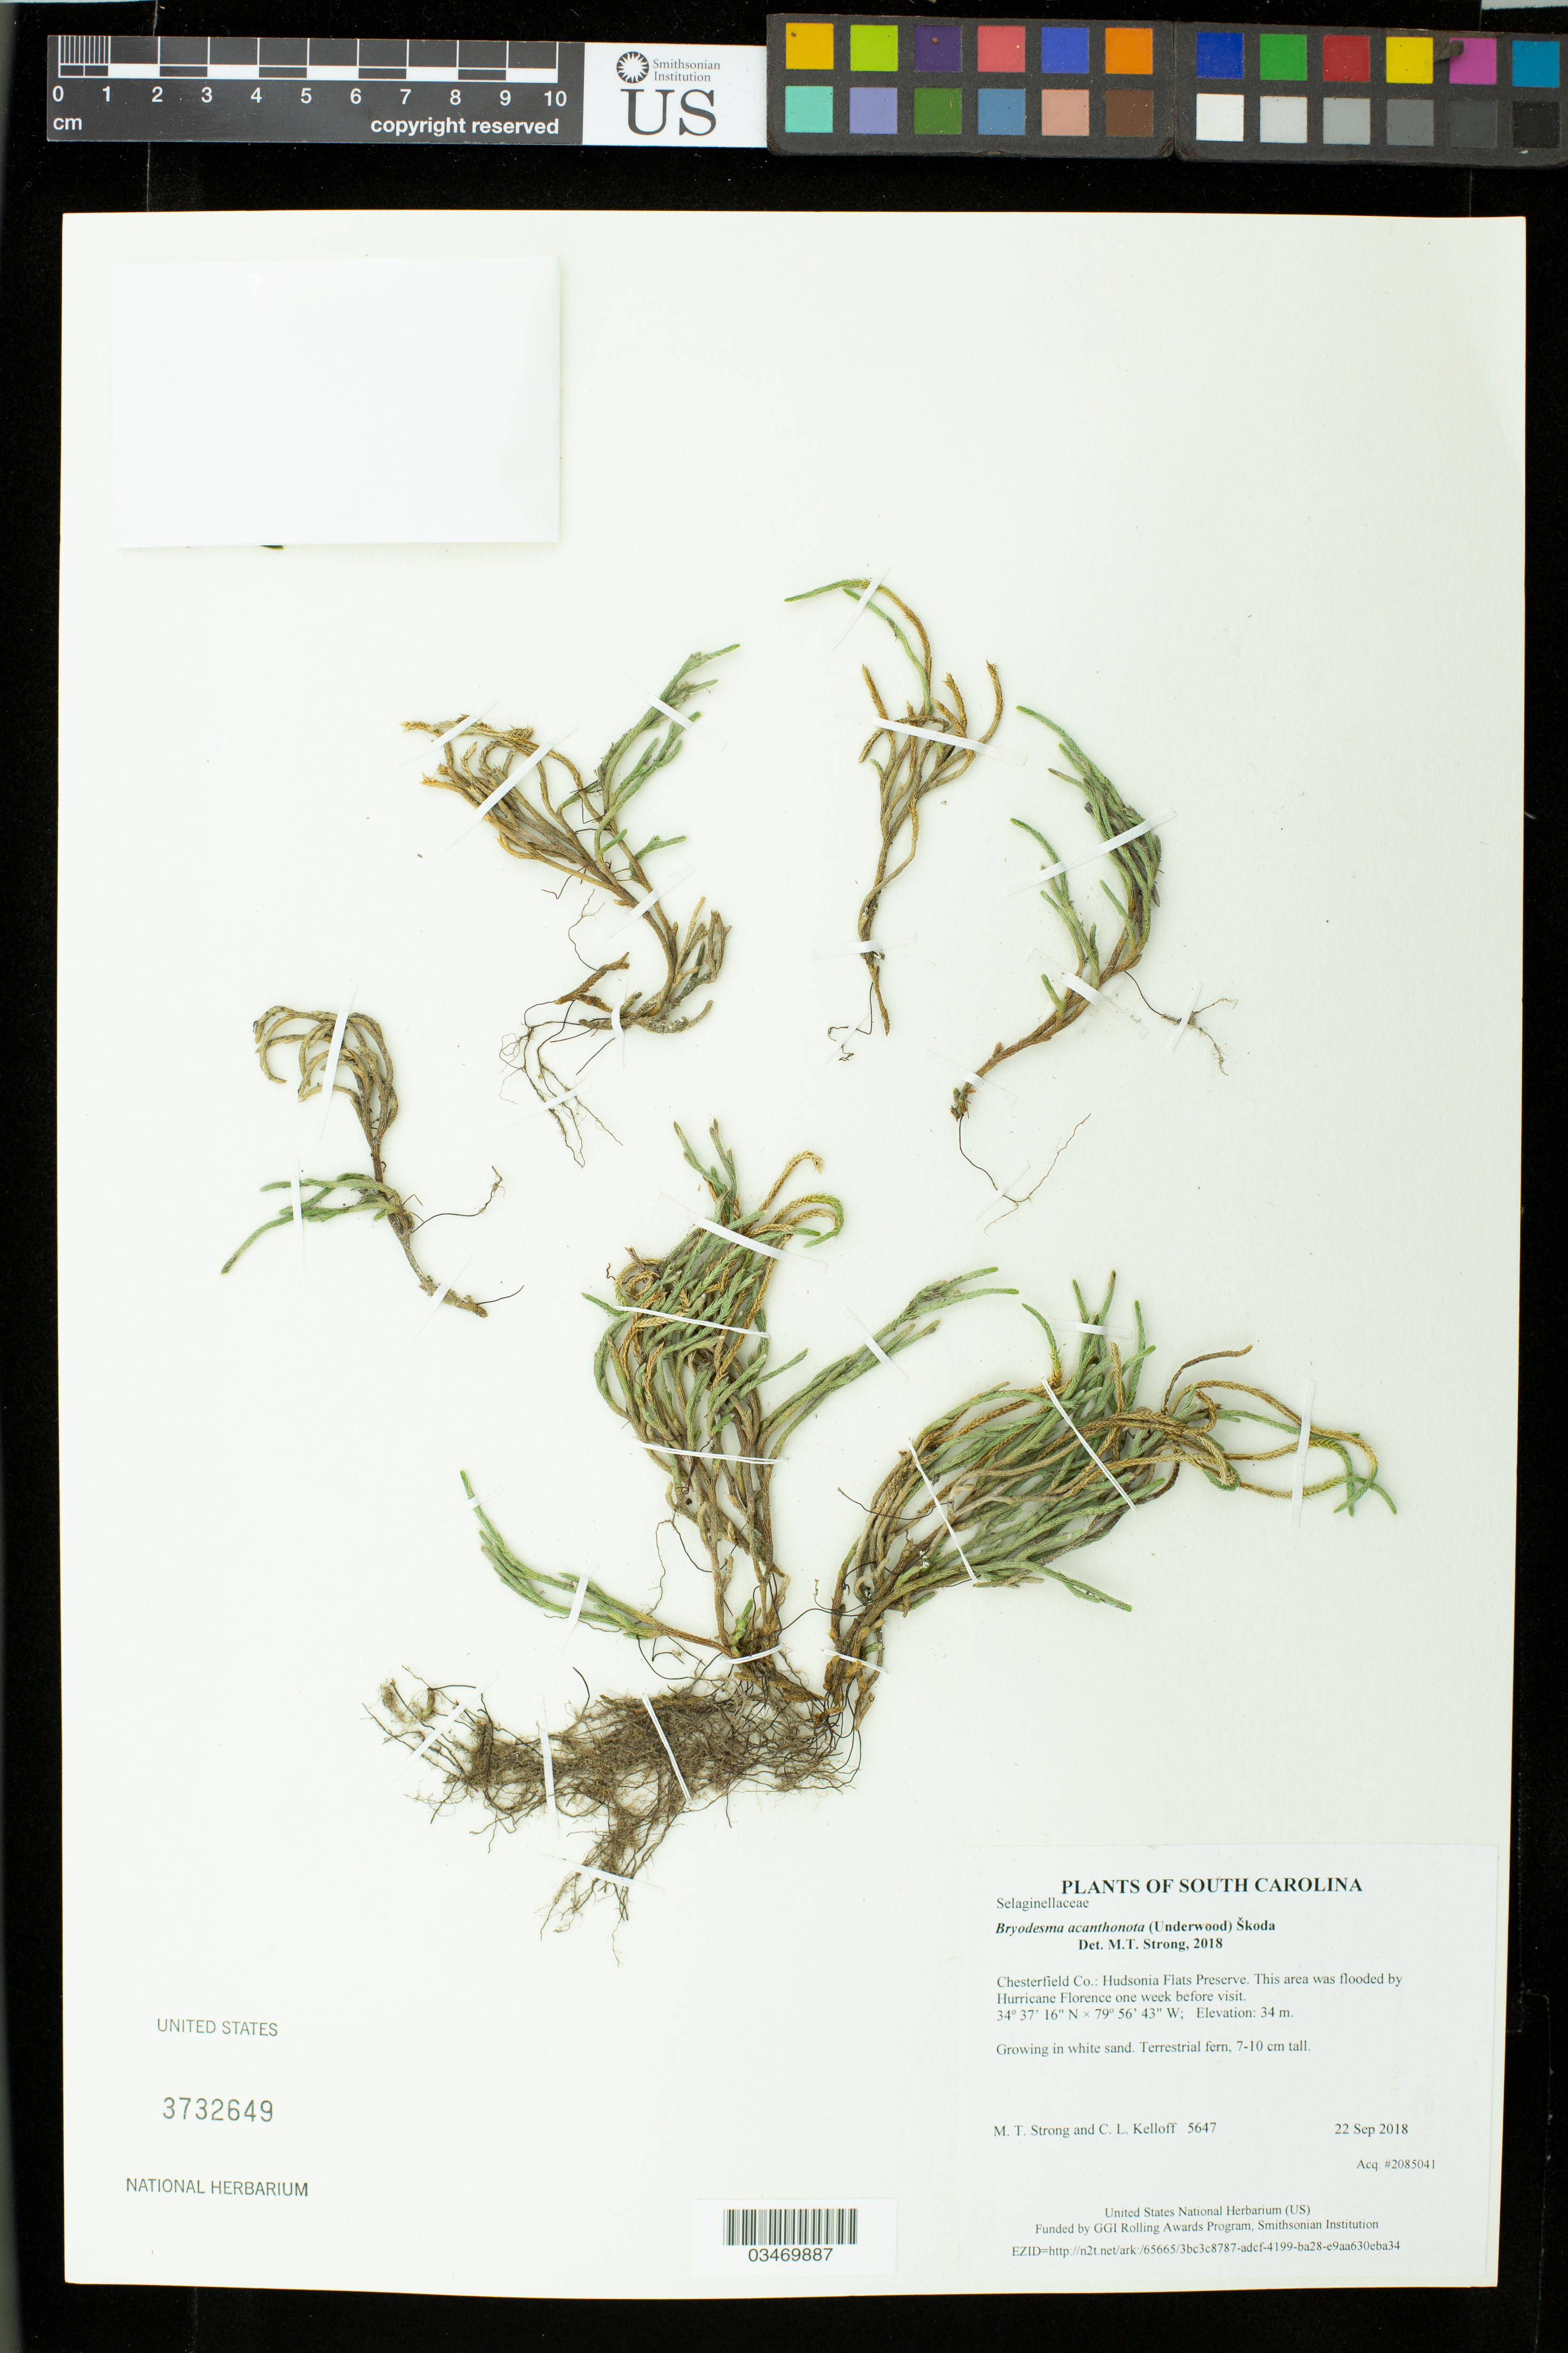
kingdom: Plantae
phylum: Tracheophyta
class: Lycopodiopsida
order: Selaginellales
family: Selaginellaceae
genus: Bryodesma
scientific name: Bryodesma acanthonota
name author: (Underwood) Škoda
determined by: Strong, M. T., (US), Smithsonian Institution - National Museum of Natural History (UNITED STATES)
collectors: M. T. Strong & C. L. Kelloff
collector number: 5647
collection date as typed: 22 Sep 2018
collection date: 2018-09-22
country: United States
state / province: South Carolina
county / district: Chesterfield Co.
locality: Hudsonia Flats Preserve. This area was flooded by Hurricane Florence one week before visit.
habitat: Growing in white sand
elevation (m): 34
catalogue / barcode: US 3732649